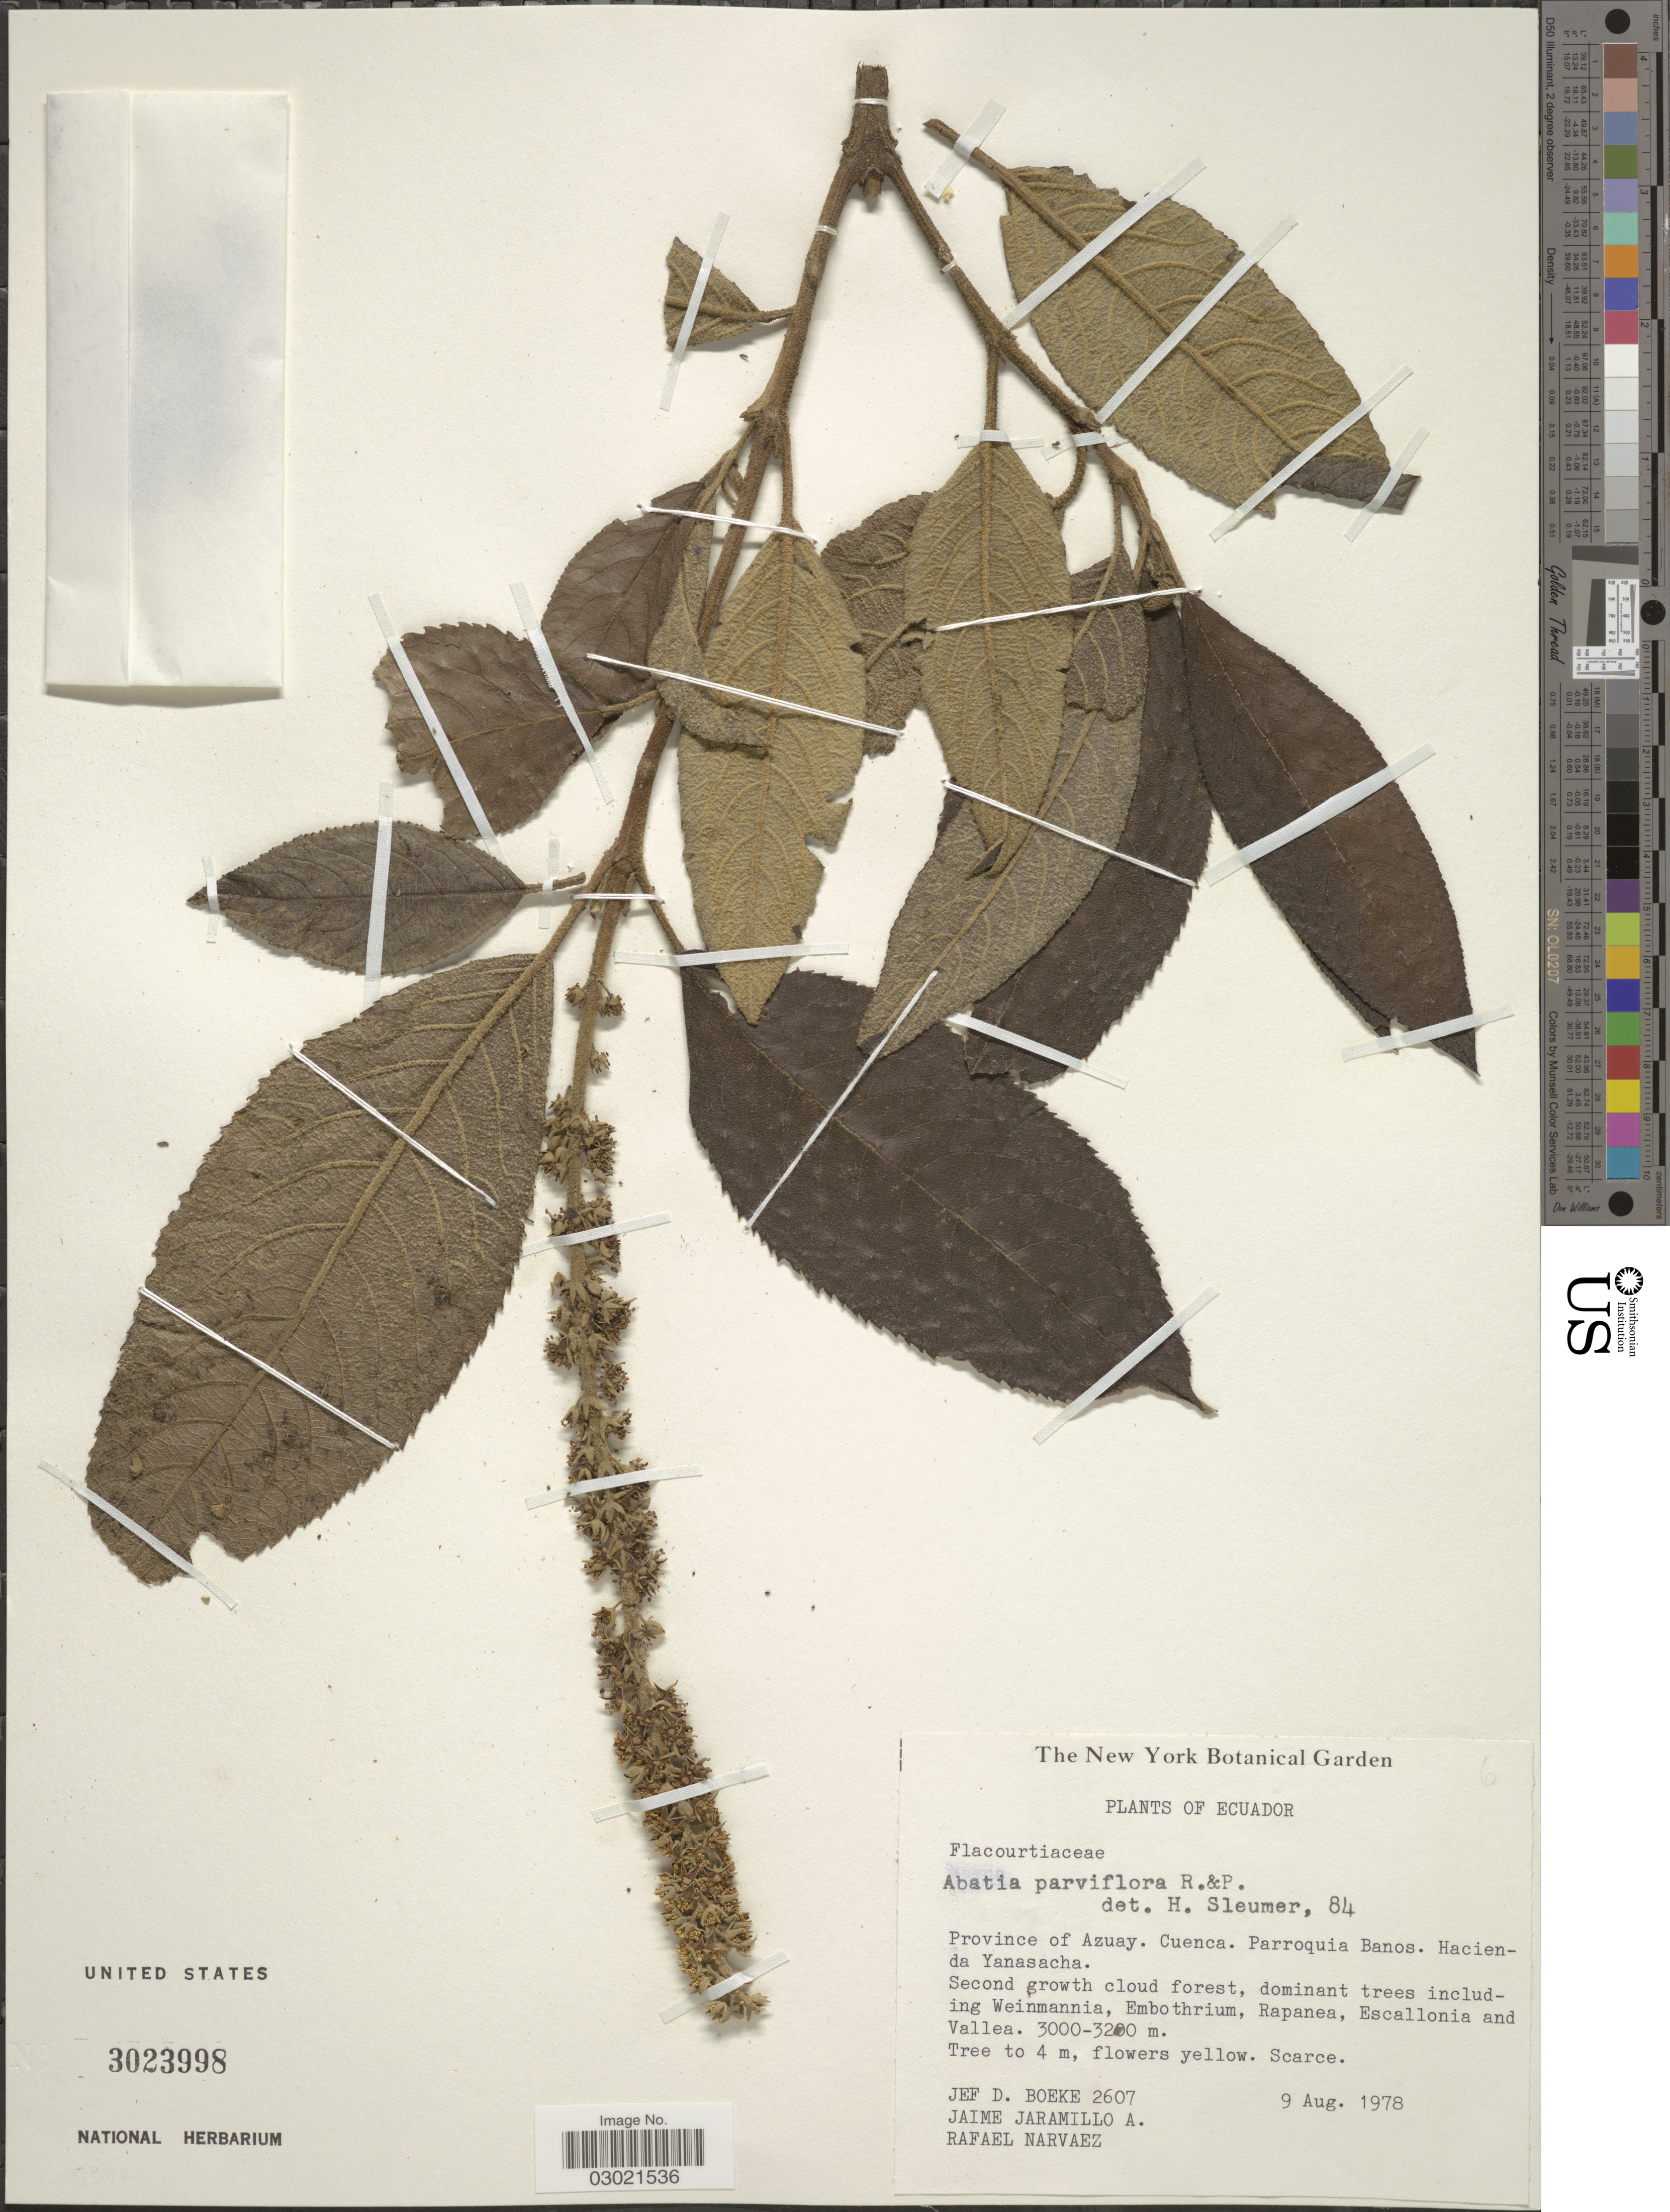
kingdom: Plantae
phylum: Tracheophyta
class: Magnoliopsida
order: Malpighiales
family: Salicaceae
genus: Abatia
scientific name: Abatia parviflora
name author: Ruiz & Pav.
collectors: J. Boeke, J. Jaramillo & R. Narváez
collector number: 2607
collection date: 1978-08-09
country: Ecuador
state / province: Azuay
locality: Province of Azuay. Cuenca. Parroquia Banos. Hacienda Yanasacha.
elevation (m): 3000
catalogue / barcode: US 3023998